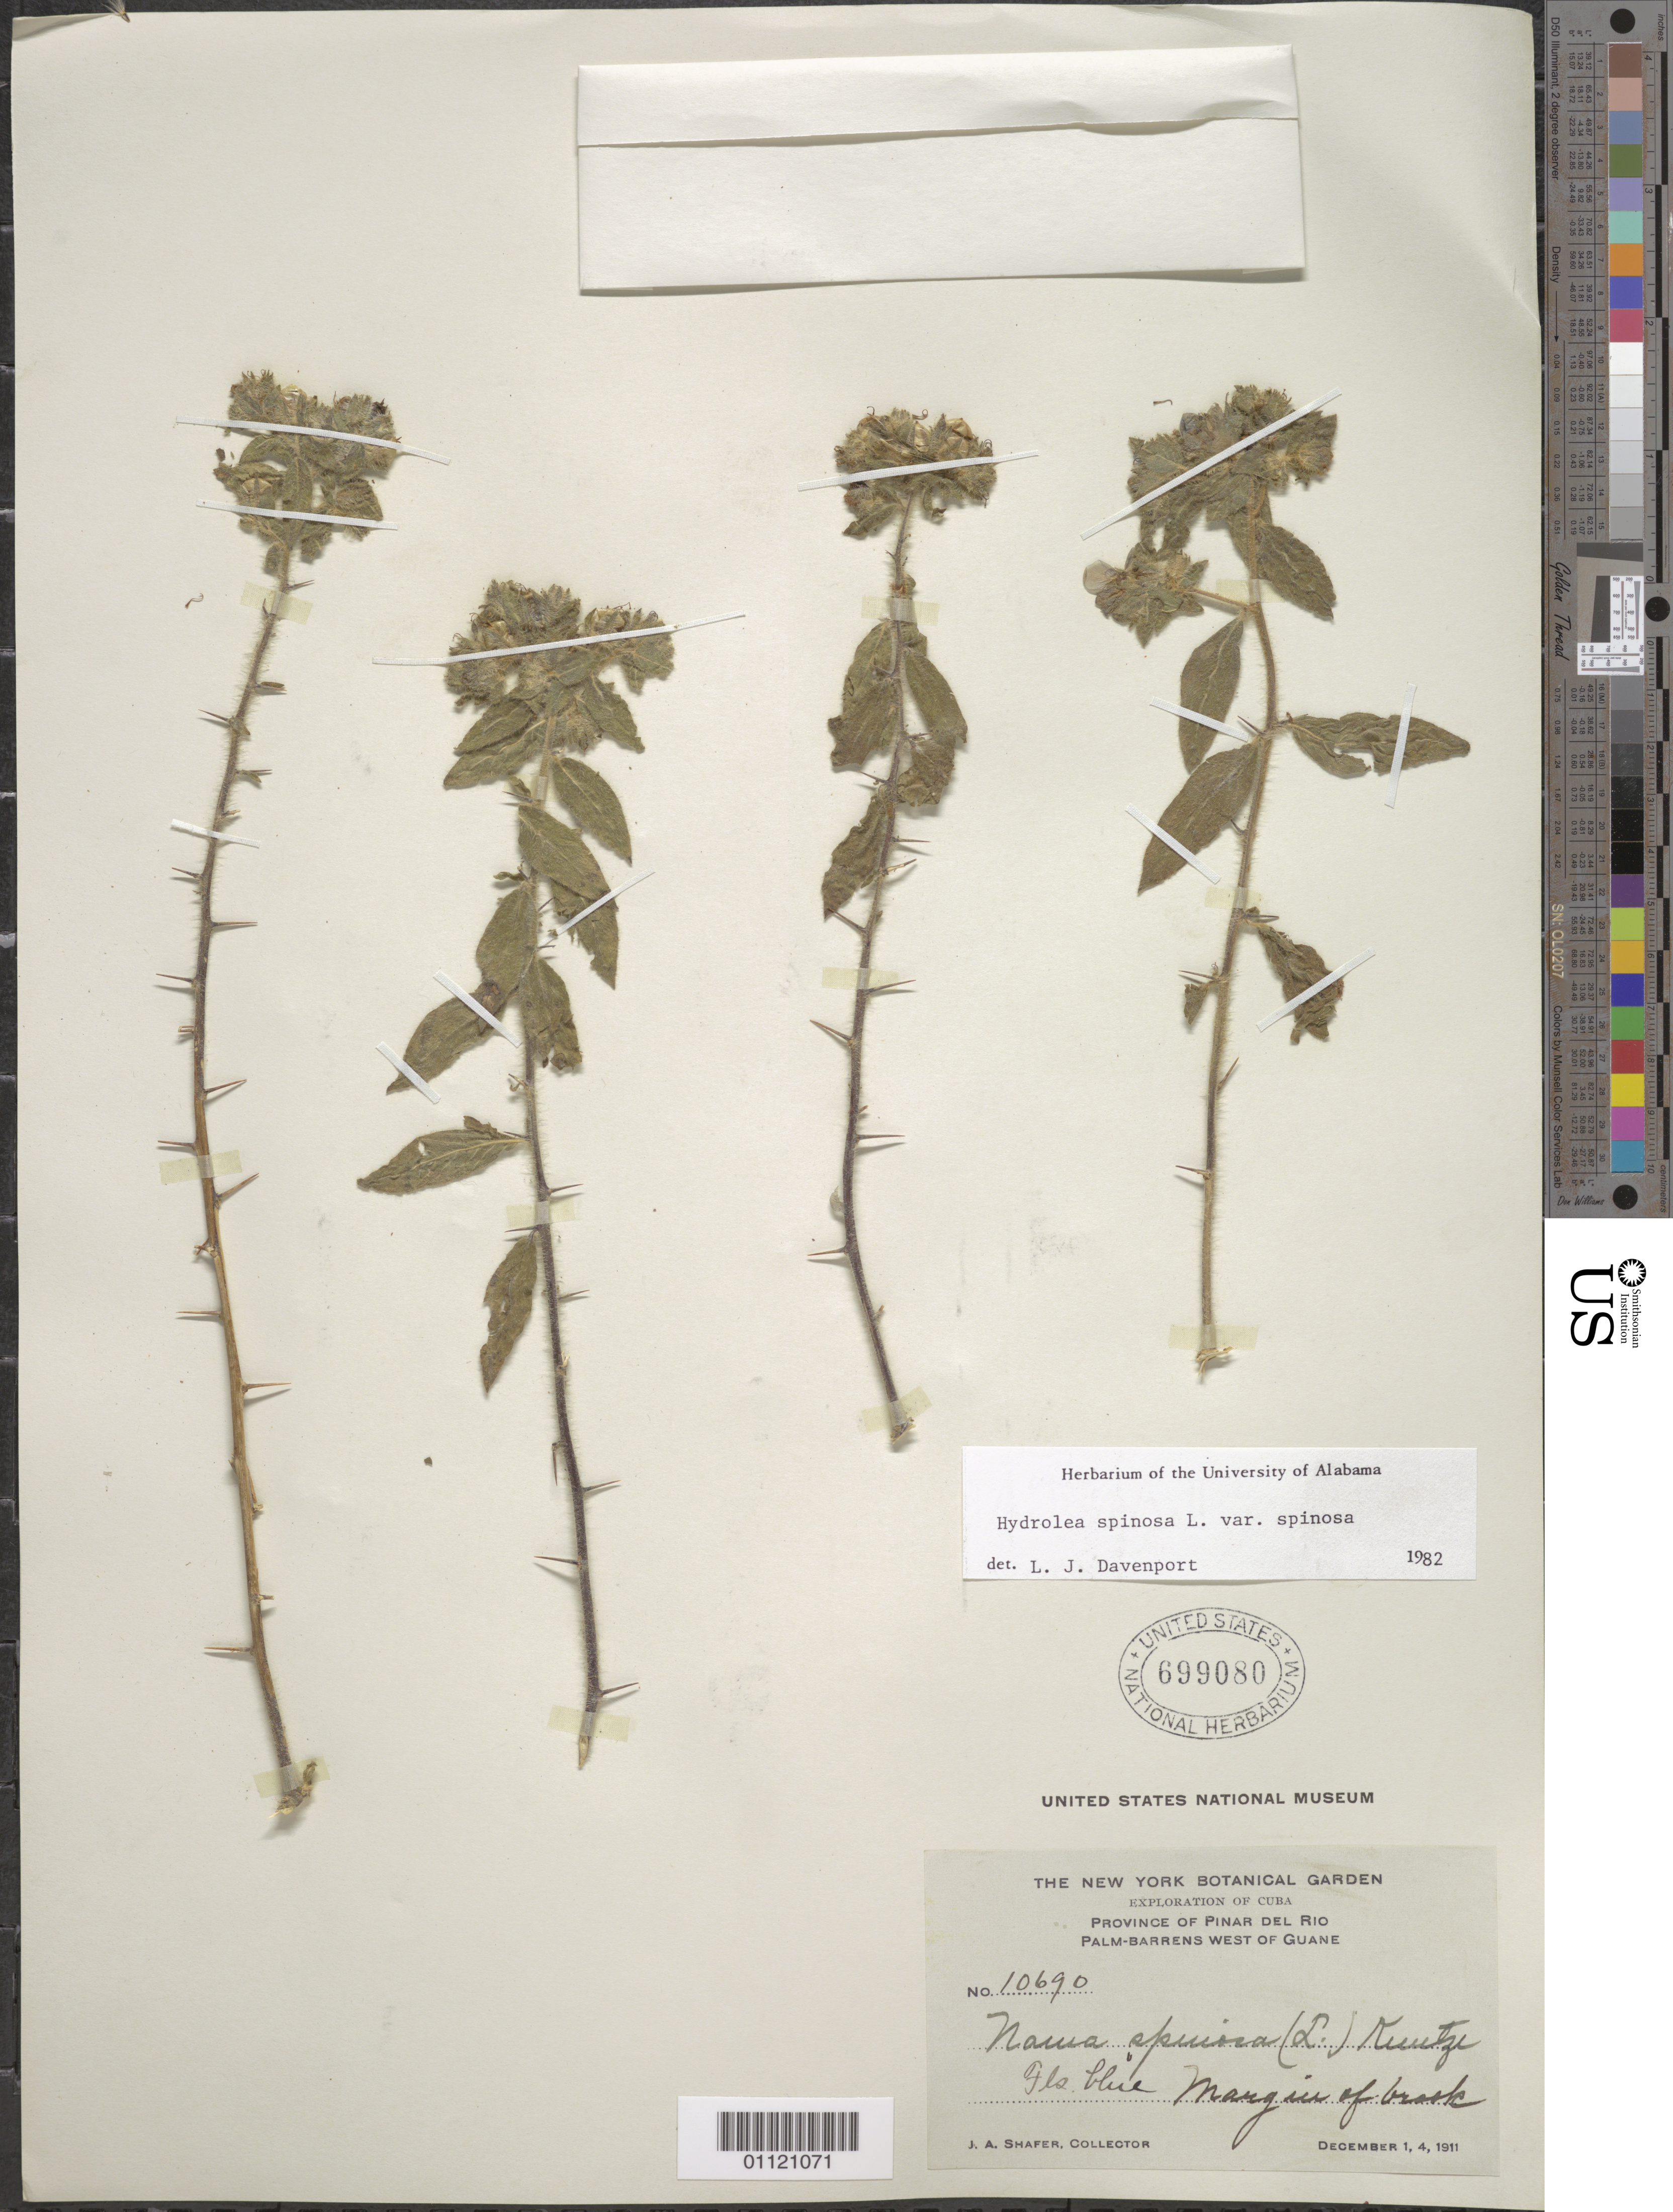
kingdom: Plantae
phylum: Tracheophyta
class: Magnoliopsida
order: Solanales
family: Hydroleaceae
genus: Hydrolea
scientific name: Hydrolea spinosa var. spinosa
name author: L.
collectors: J. A. Shafer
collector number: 10690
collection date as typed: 01 Dec 1911 to 04 Dec 1911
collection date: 1911-12-01/1911-12-04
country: Cuba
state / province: Pinar del Rio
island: Cuba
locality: Palm-barrens W of Guane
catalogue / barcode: US 199080